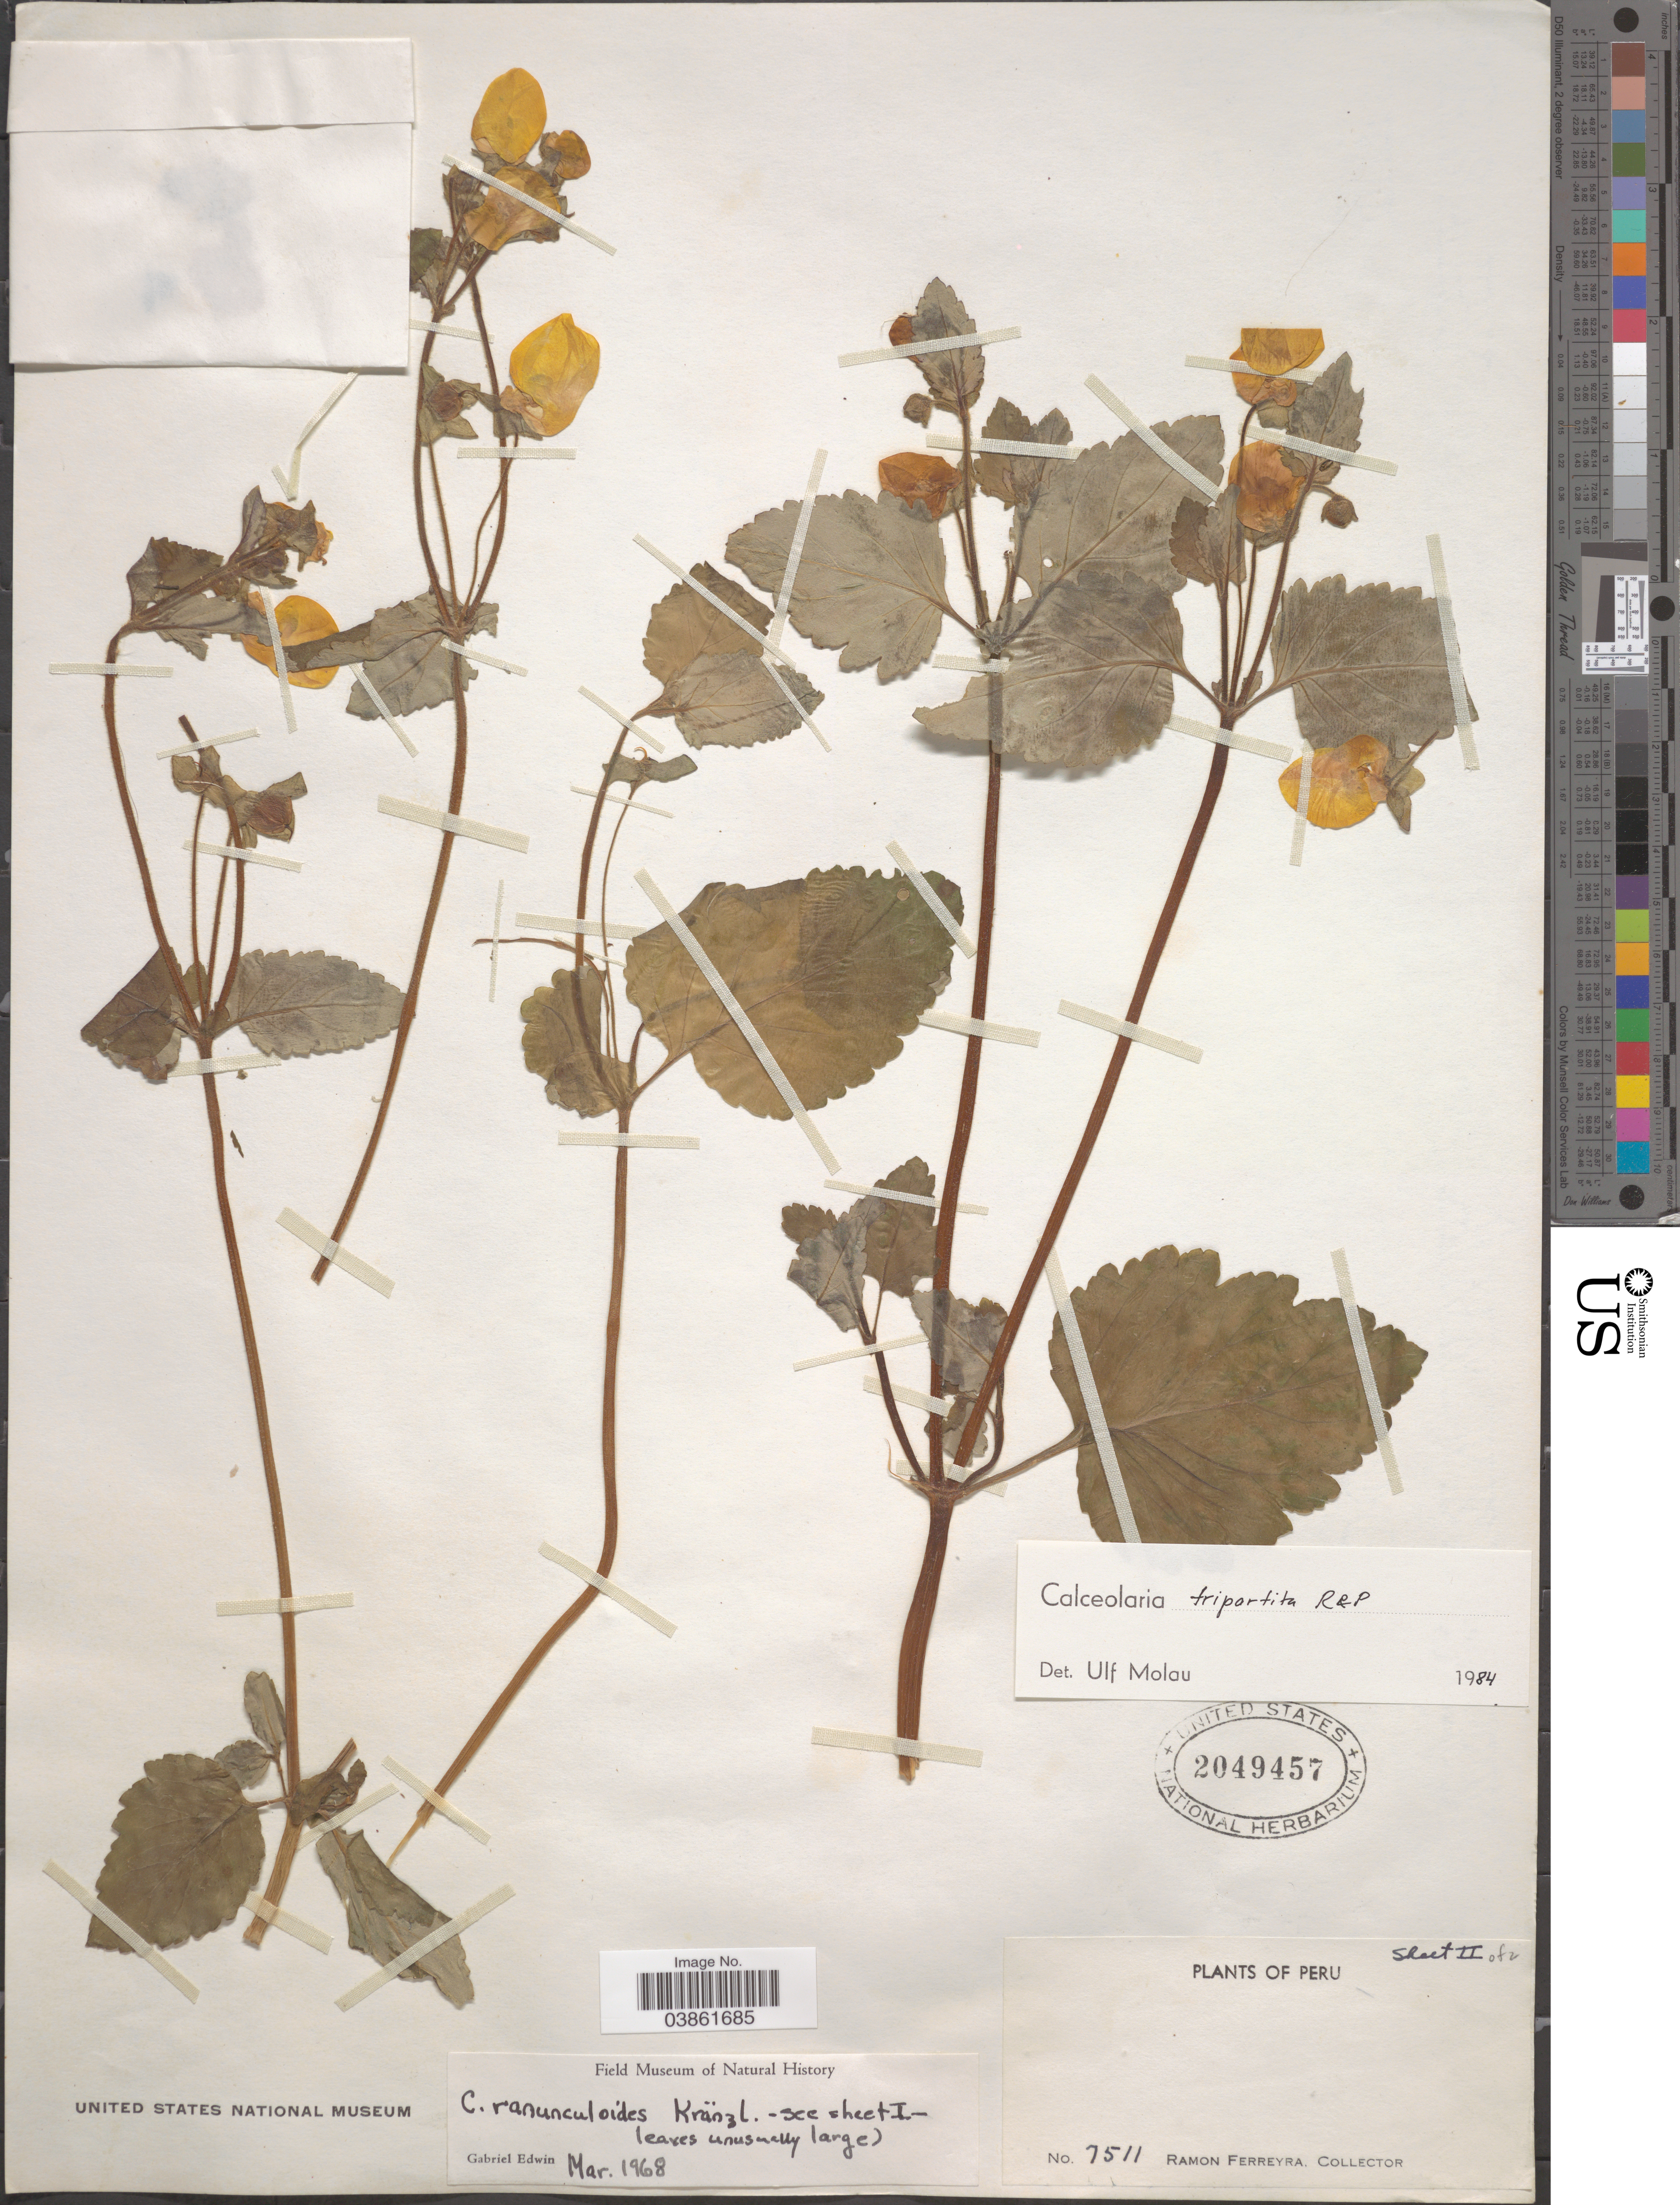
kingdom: Plantae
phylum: Tracheophyta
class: Magnoliopsida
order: Lamiales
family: Calceolariaceae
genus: Calceolaria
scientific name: Calceolaria tripartita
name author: Ruiz & Pav.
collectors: R. A. Ferreyra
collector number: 7511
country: Peru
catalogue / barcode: US 2049457